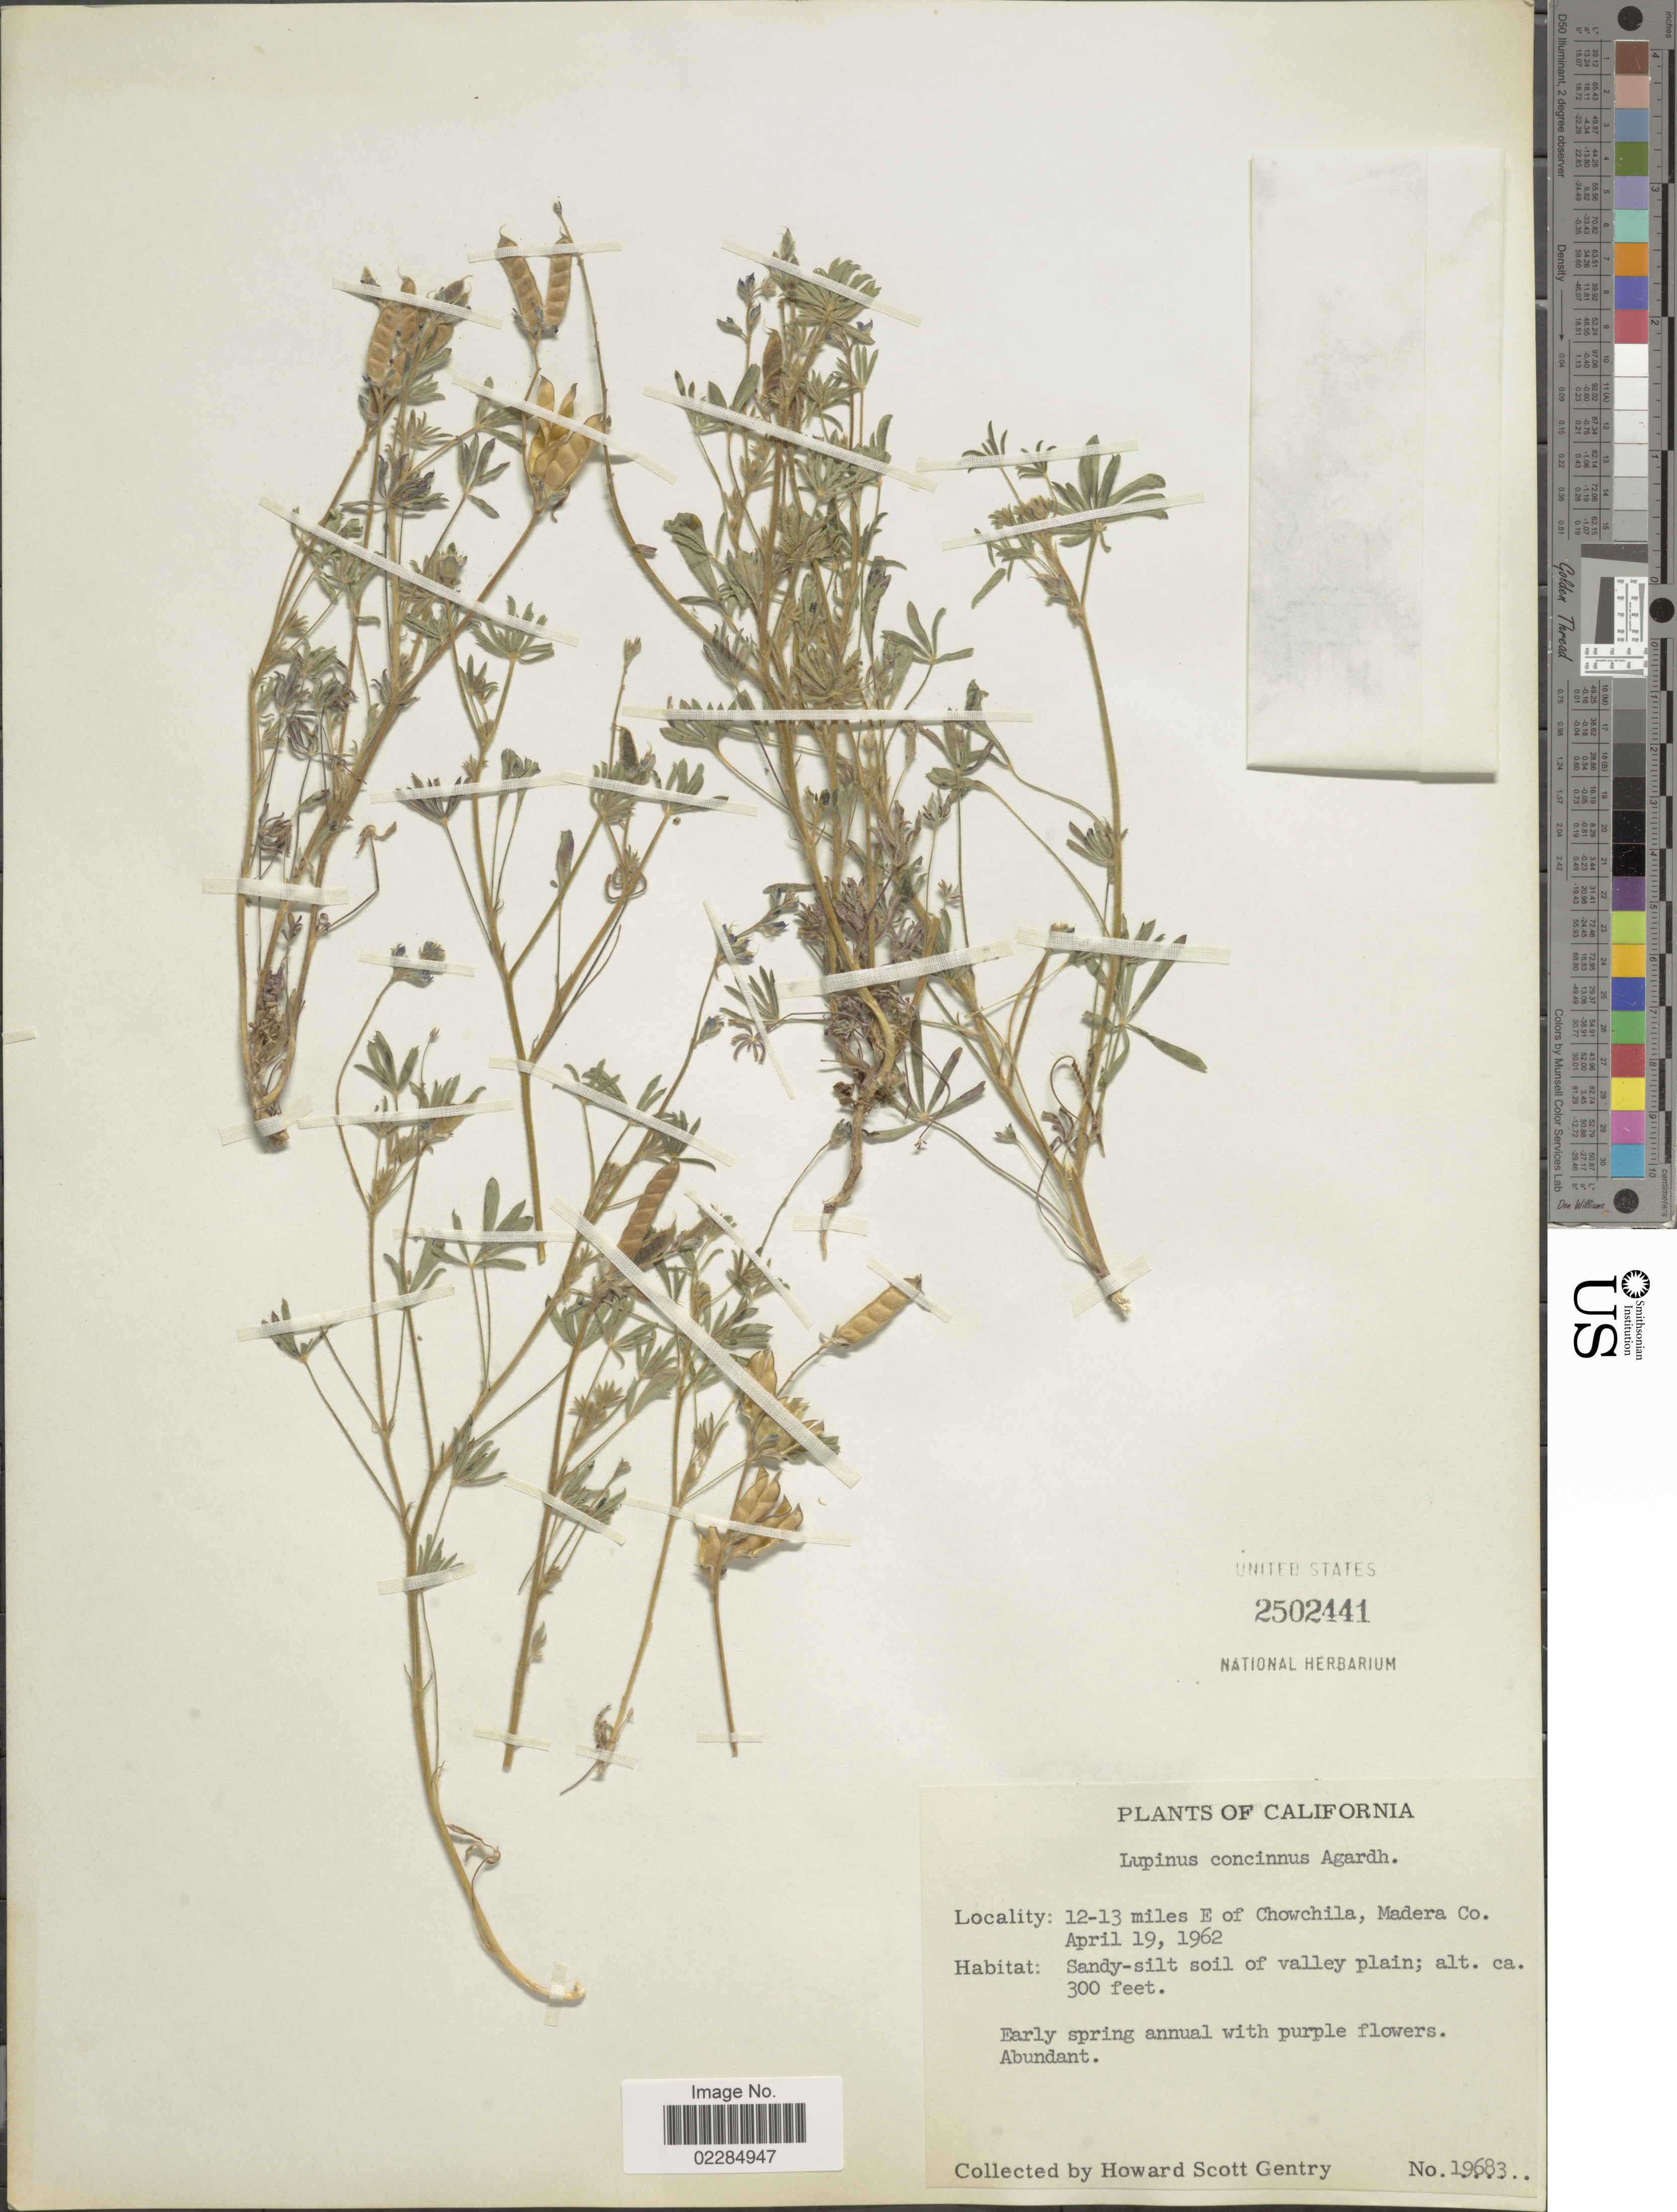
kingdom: Plantae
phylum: Tracheophyta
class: Magnoliopsida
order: Fabales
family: Fabaceae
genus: Lupinus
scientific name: Lupinus concinnus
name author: J. Agardh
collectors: H. S. Gentry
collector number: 19683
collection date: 1962-04-19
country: United States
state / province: California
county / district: Madera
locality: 12- 13 miles E of Chowchila, Madera Co.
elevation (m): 91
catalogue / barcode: US 2502441